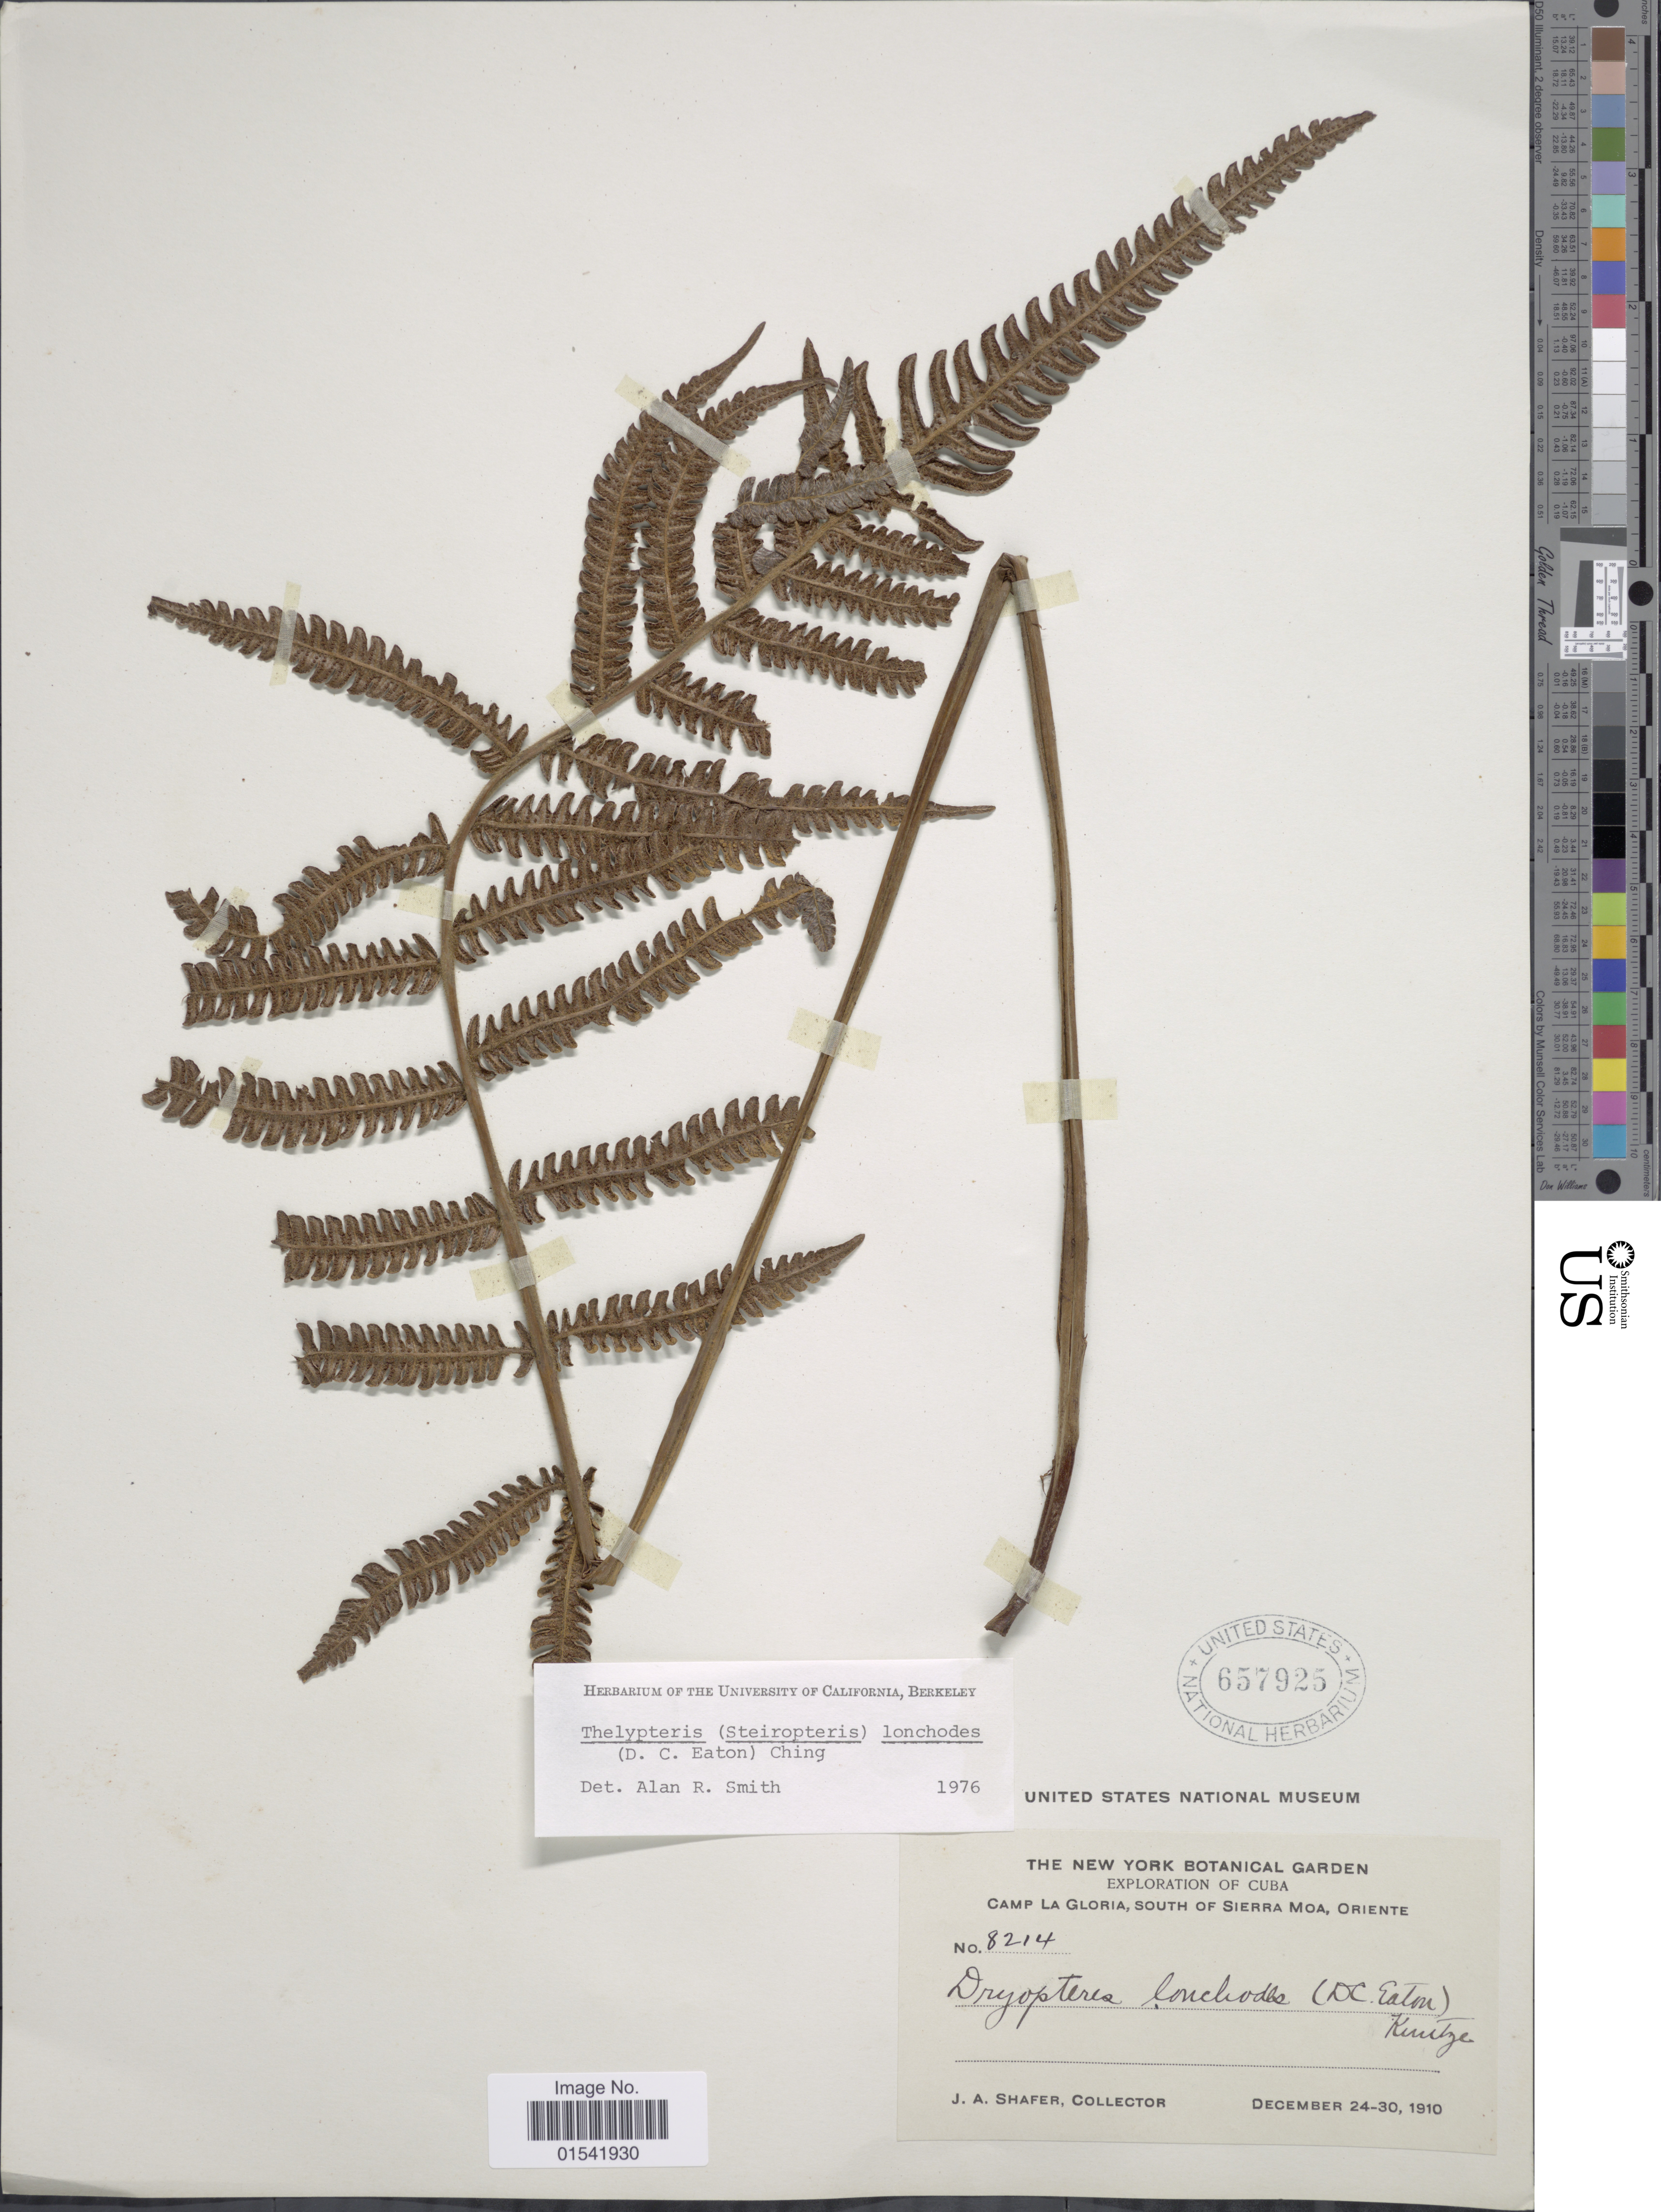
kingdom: Plantae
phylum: Tracheophyta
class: Polypodiopsida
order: Polypodiales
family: Thelypteridaceae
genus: Steiropteris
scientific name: Steiropteris lonchodes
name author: (D.C. Eaton) Pic. Serm.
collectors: J. A. Shafer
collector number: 8214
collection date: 1910-12-24/1910-12-30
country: Cuba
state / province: Oriente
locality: Camp La Gloria, South of Sierra Moa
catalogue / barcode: US 657925